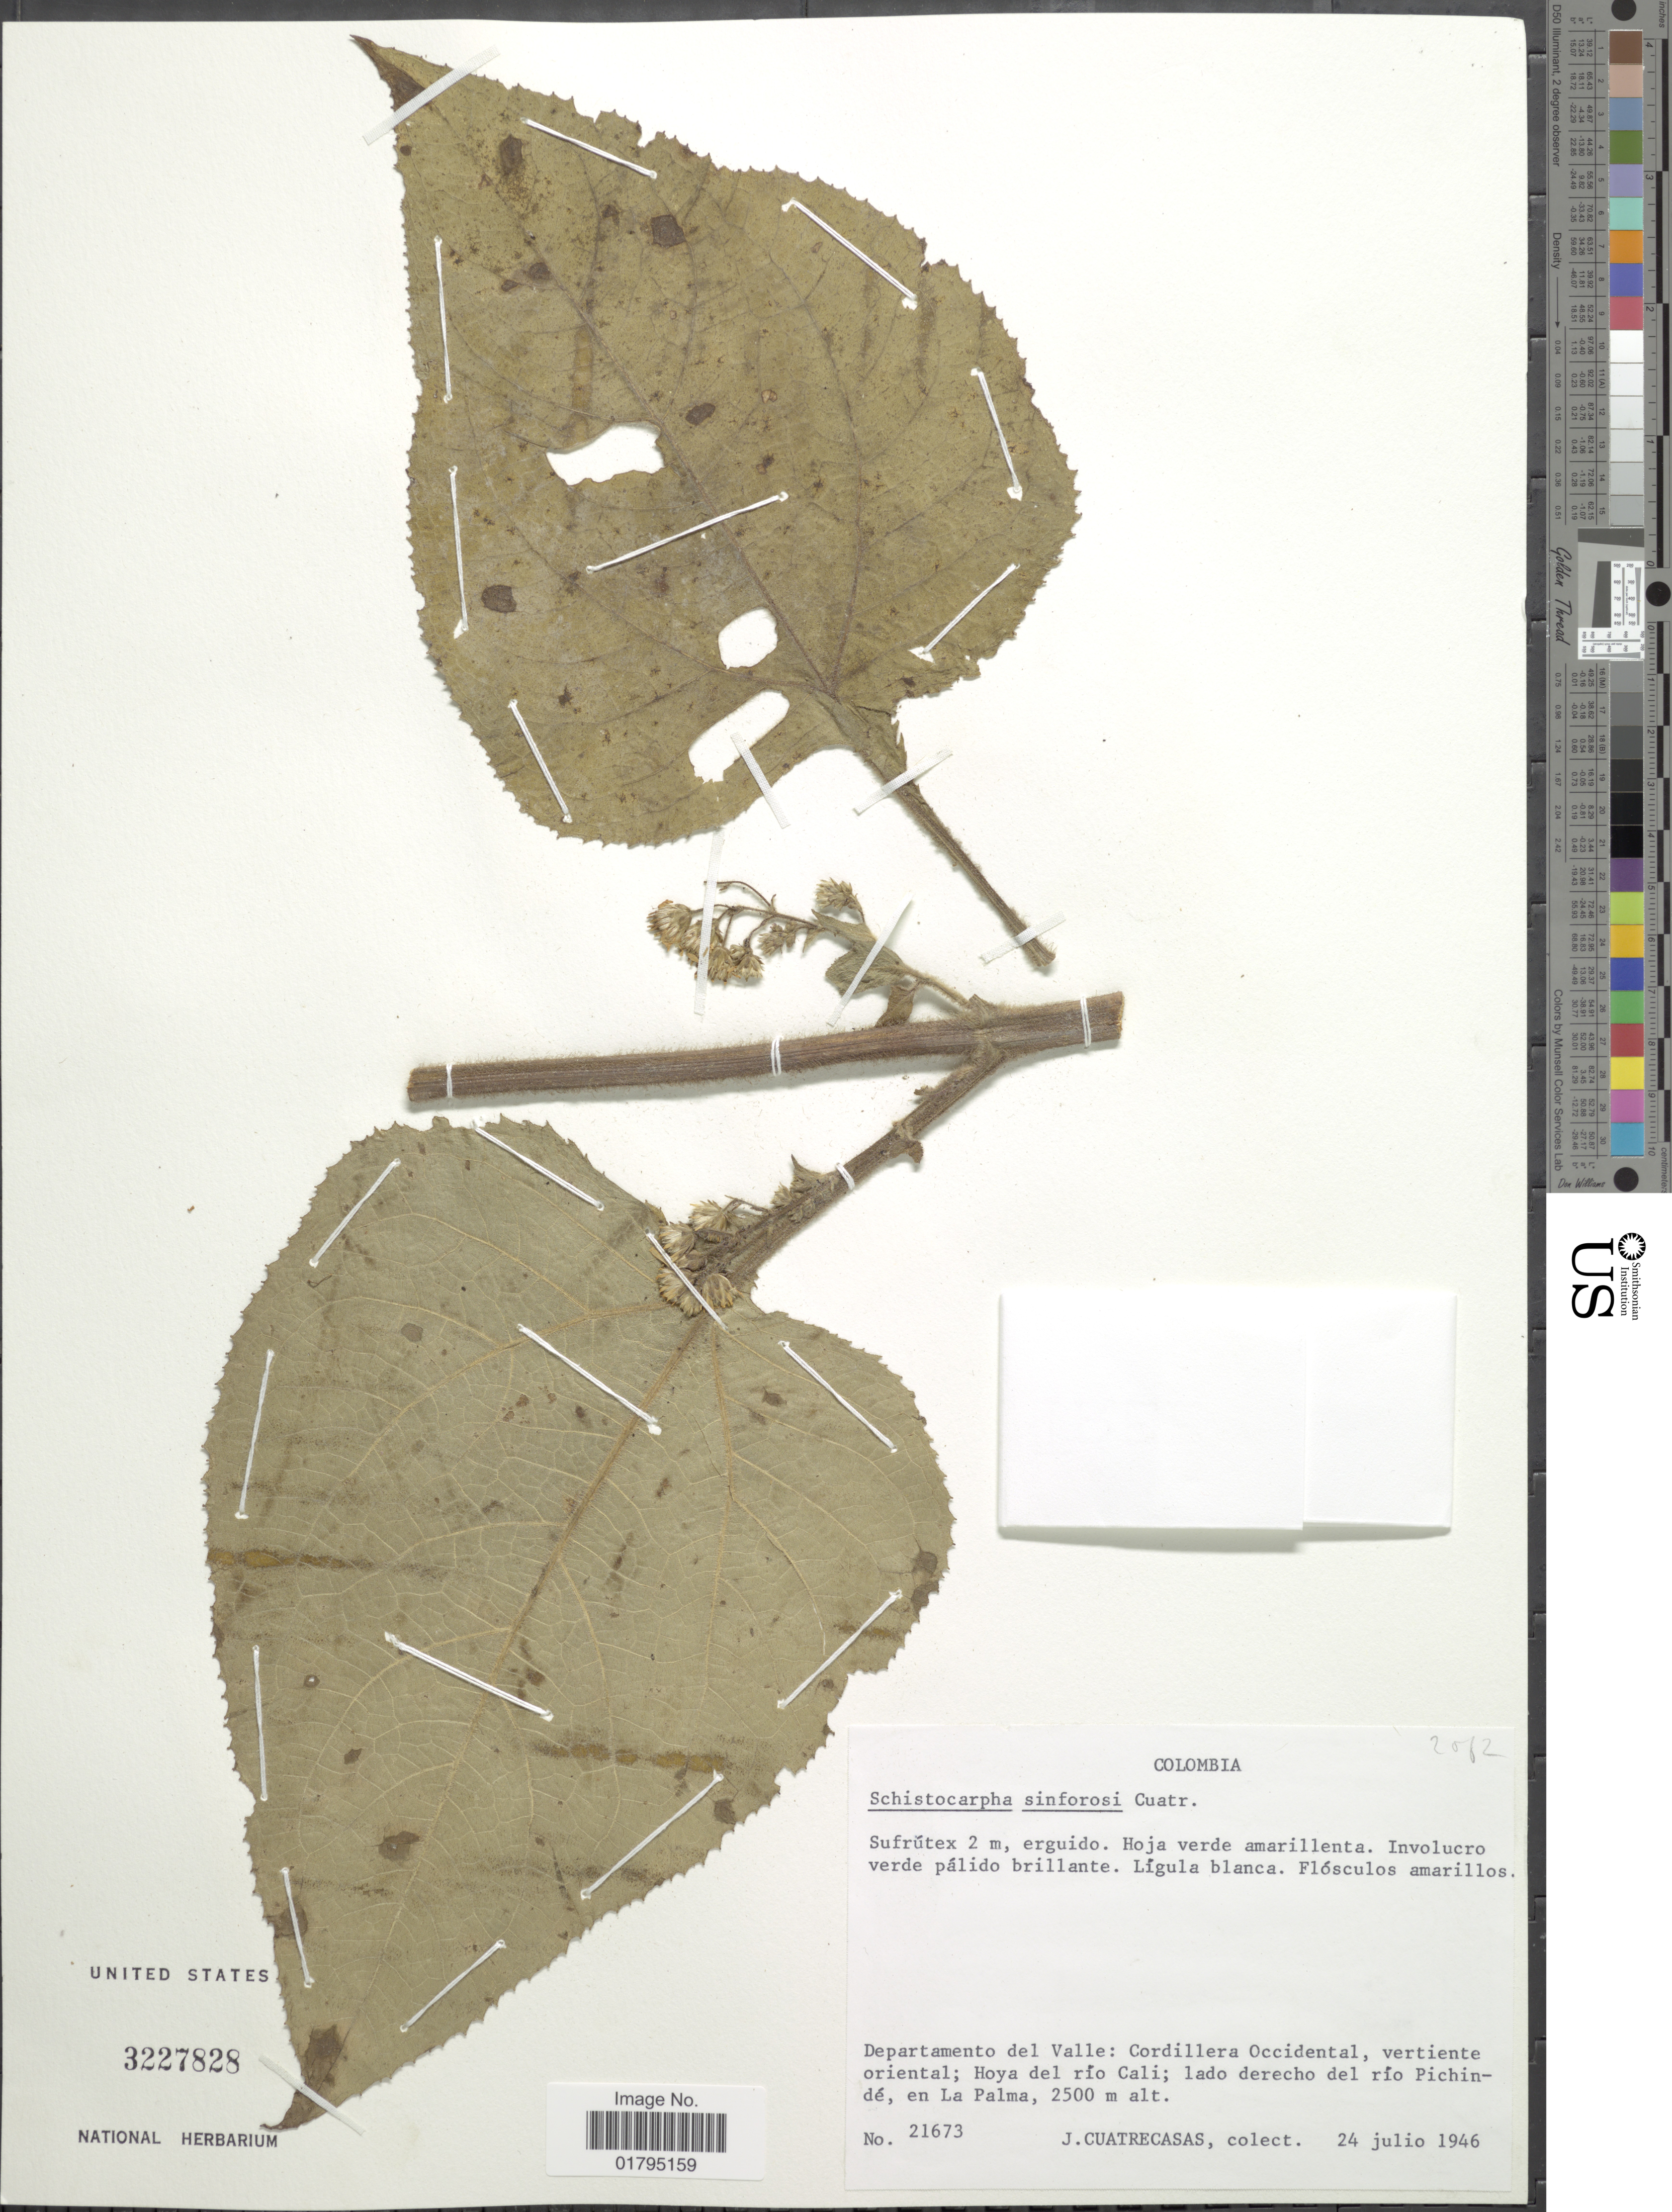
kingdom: Plantae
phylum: Tracheophyta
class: Magnoliopsida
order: Asterales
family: Asteraceae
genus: Schistocarpha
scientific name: Schistocarpha sinforosii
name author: Cuatrec.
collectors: J. Cuatrecasas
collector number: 21673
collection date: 1946-07-24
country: Colombia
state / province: Valle del Cauca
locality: Departamento del Valle:Cordillera Occidental, vertiente oriental; Hoya del rio Cali; lado derecho del rio Pichinde, en La Palma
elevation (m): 2500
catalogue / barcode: US 3227828